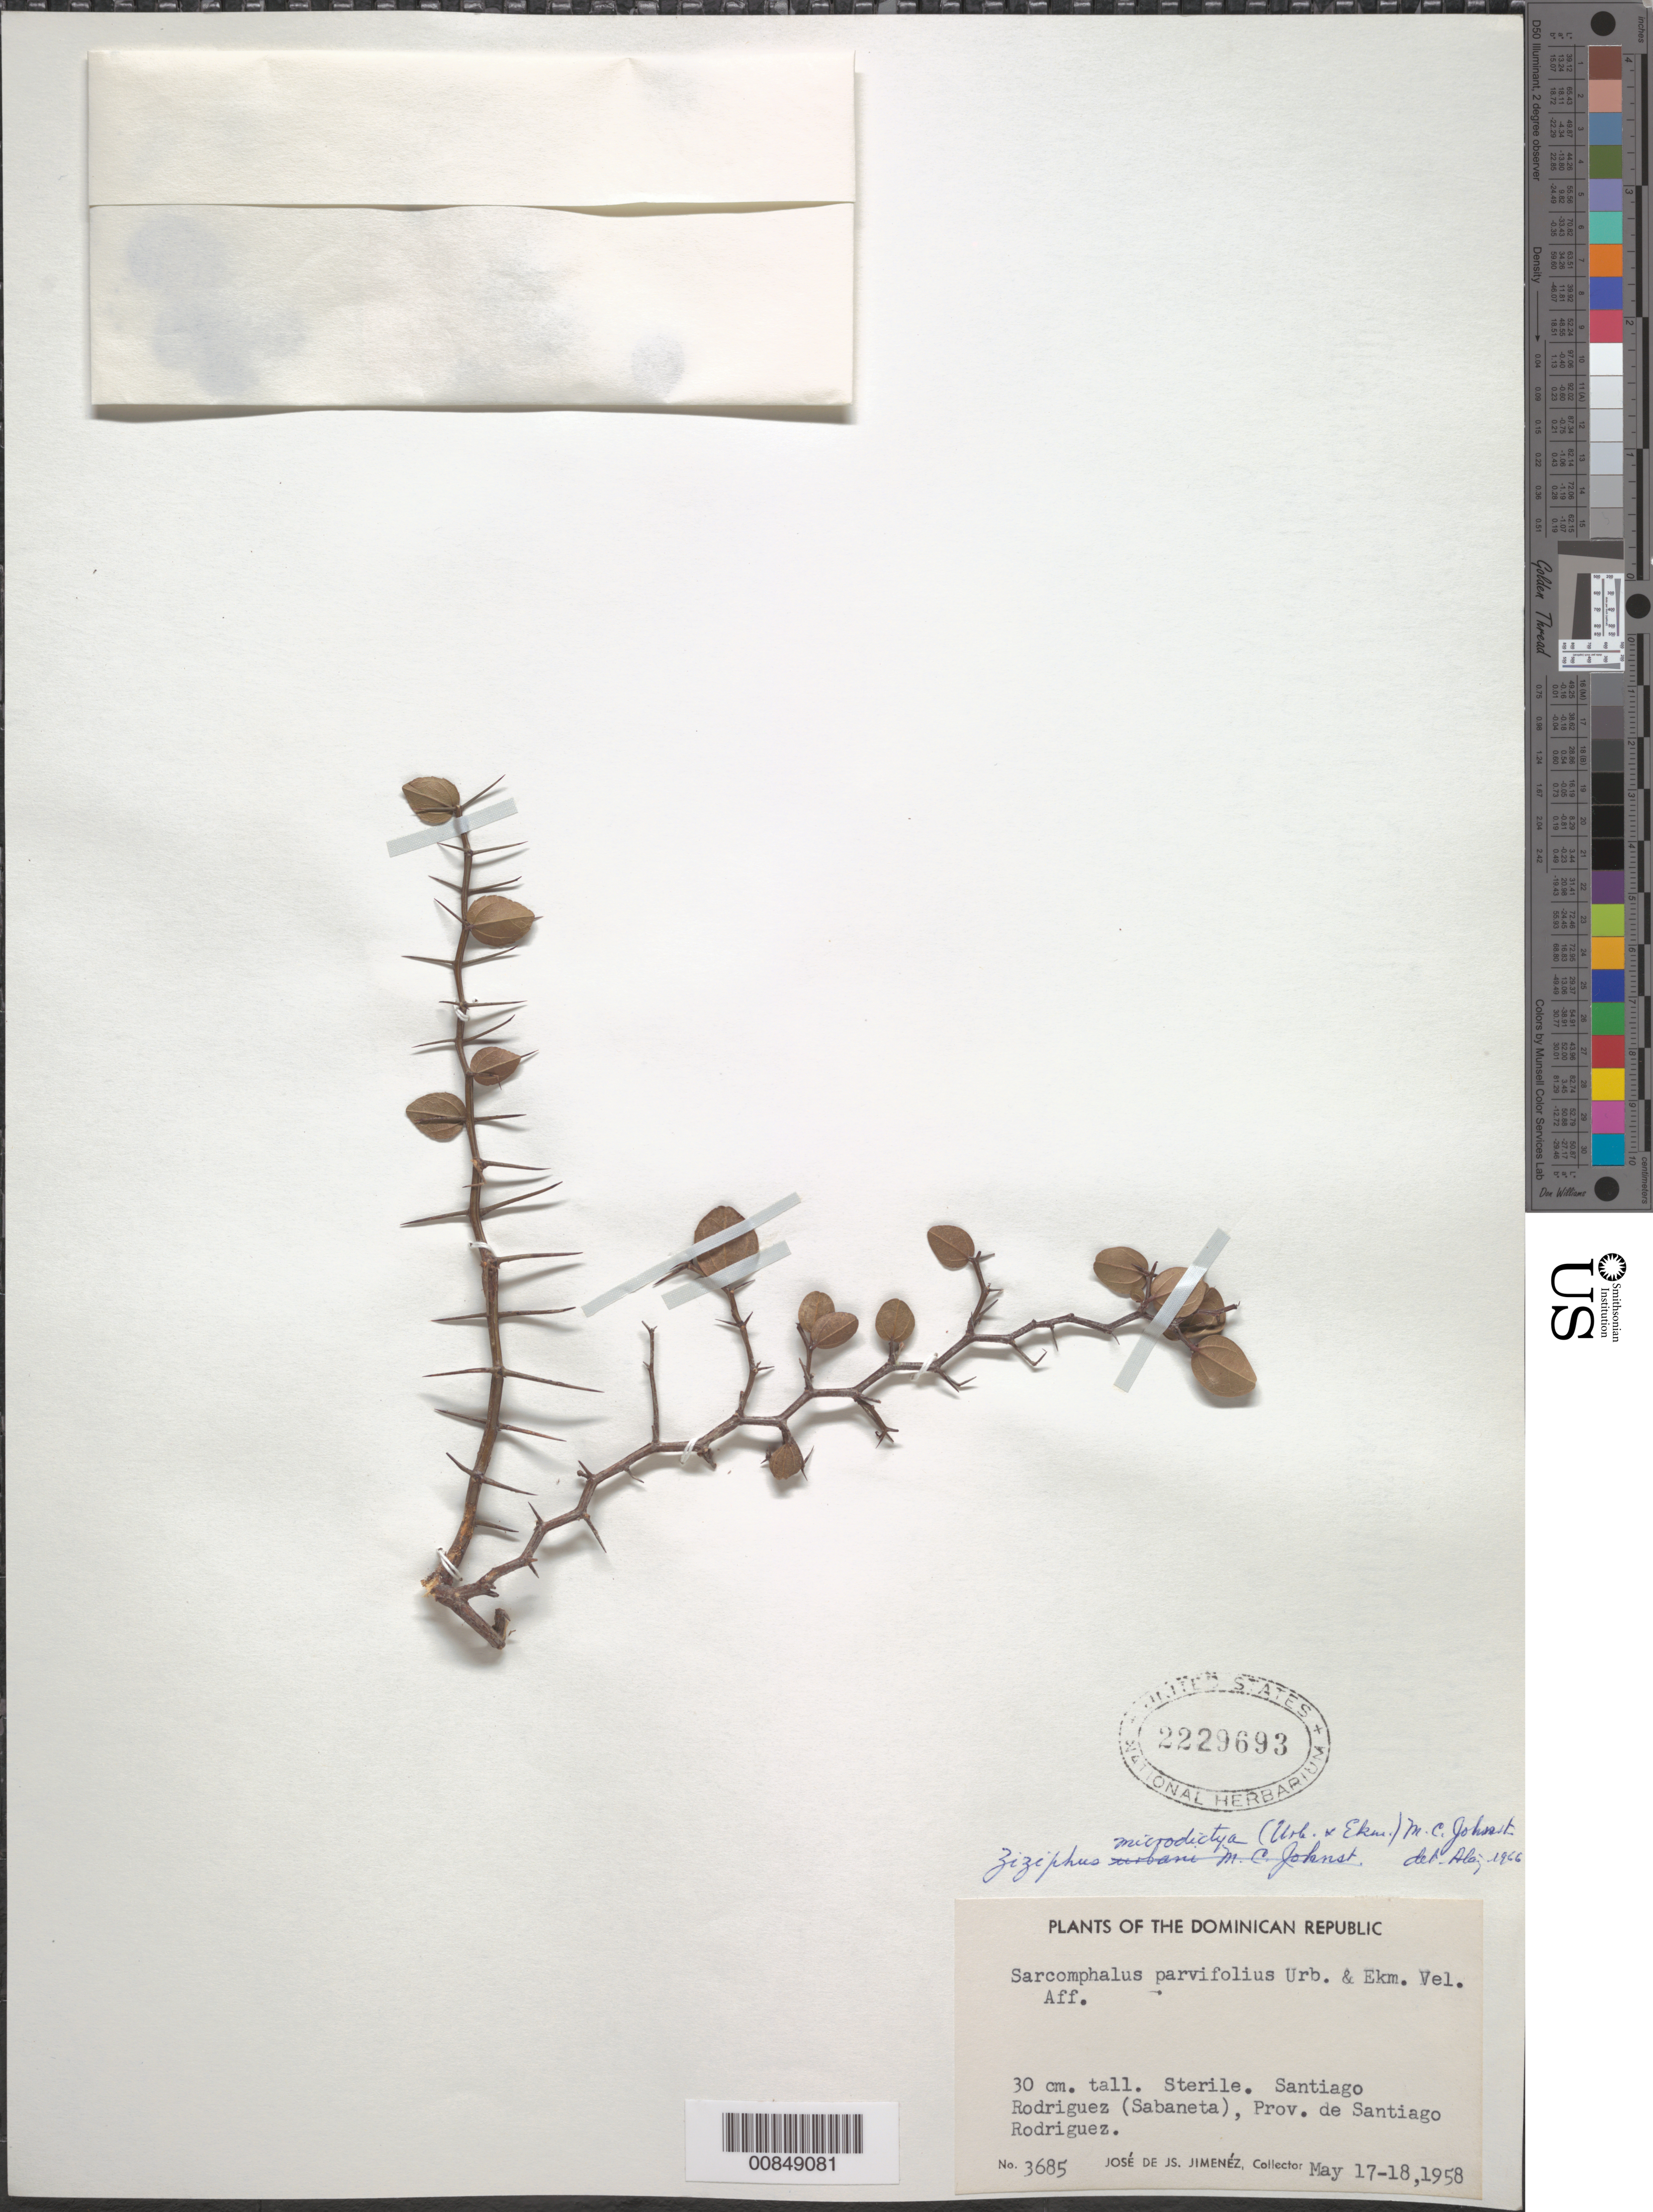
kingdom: Plantae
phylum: Tracheophyta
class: Magnoliopsida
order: Rosales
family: Rhamnaceae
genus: Sarcomphalus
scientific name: Sarcomphalus microdictyus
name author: Urb. & Ekman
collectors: J. J. Jiménez Almonte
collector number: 3685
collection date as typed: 17 May 1958 to 18 May 1958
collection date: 1958-05-17/1958-05-18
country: Dominican Republic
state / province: Santiago Rodríguez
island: Hispaniola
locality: Santiago Rodríguez (Sabaneta).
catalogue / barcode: US 2229693